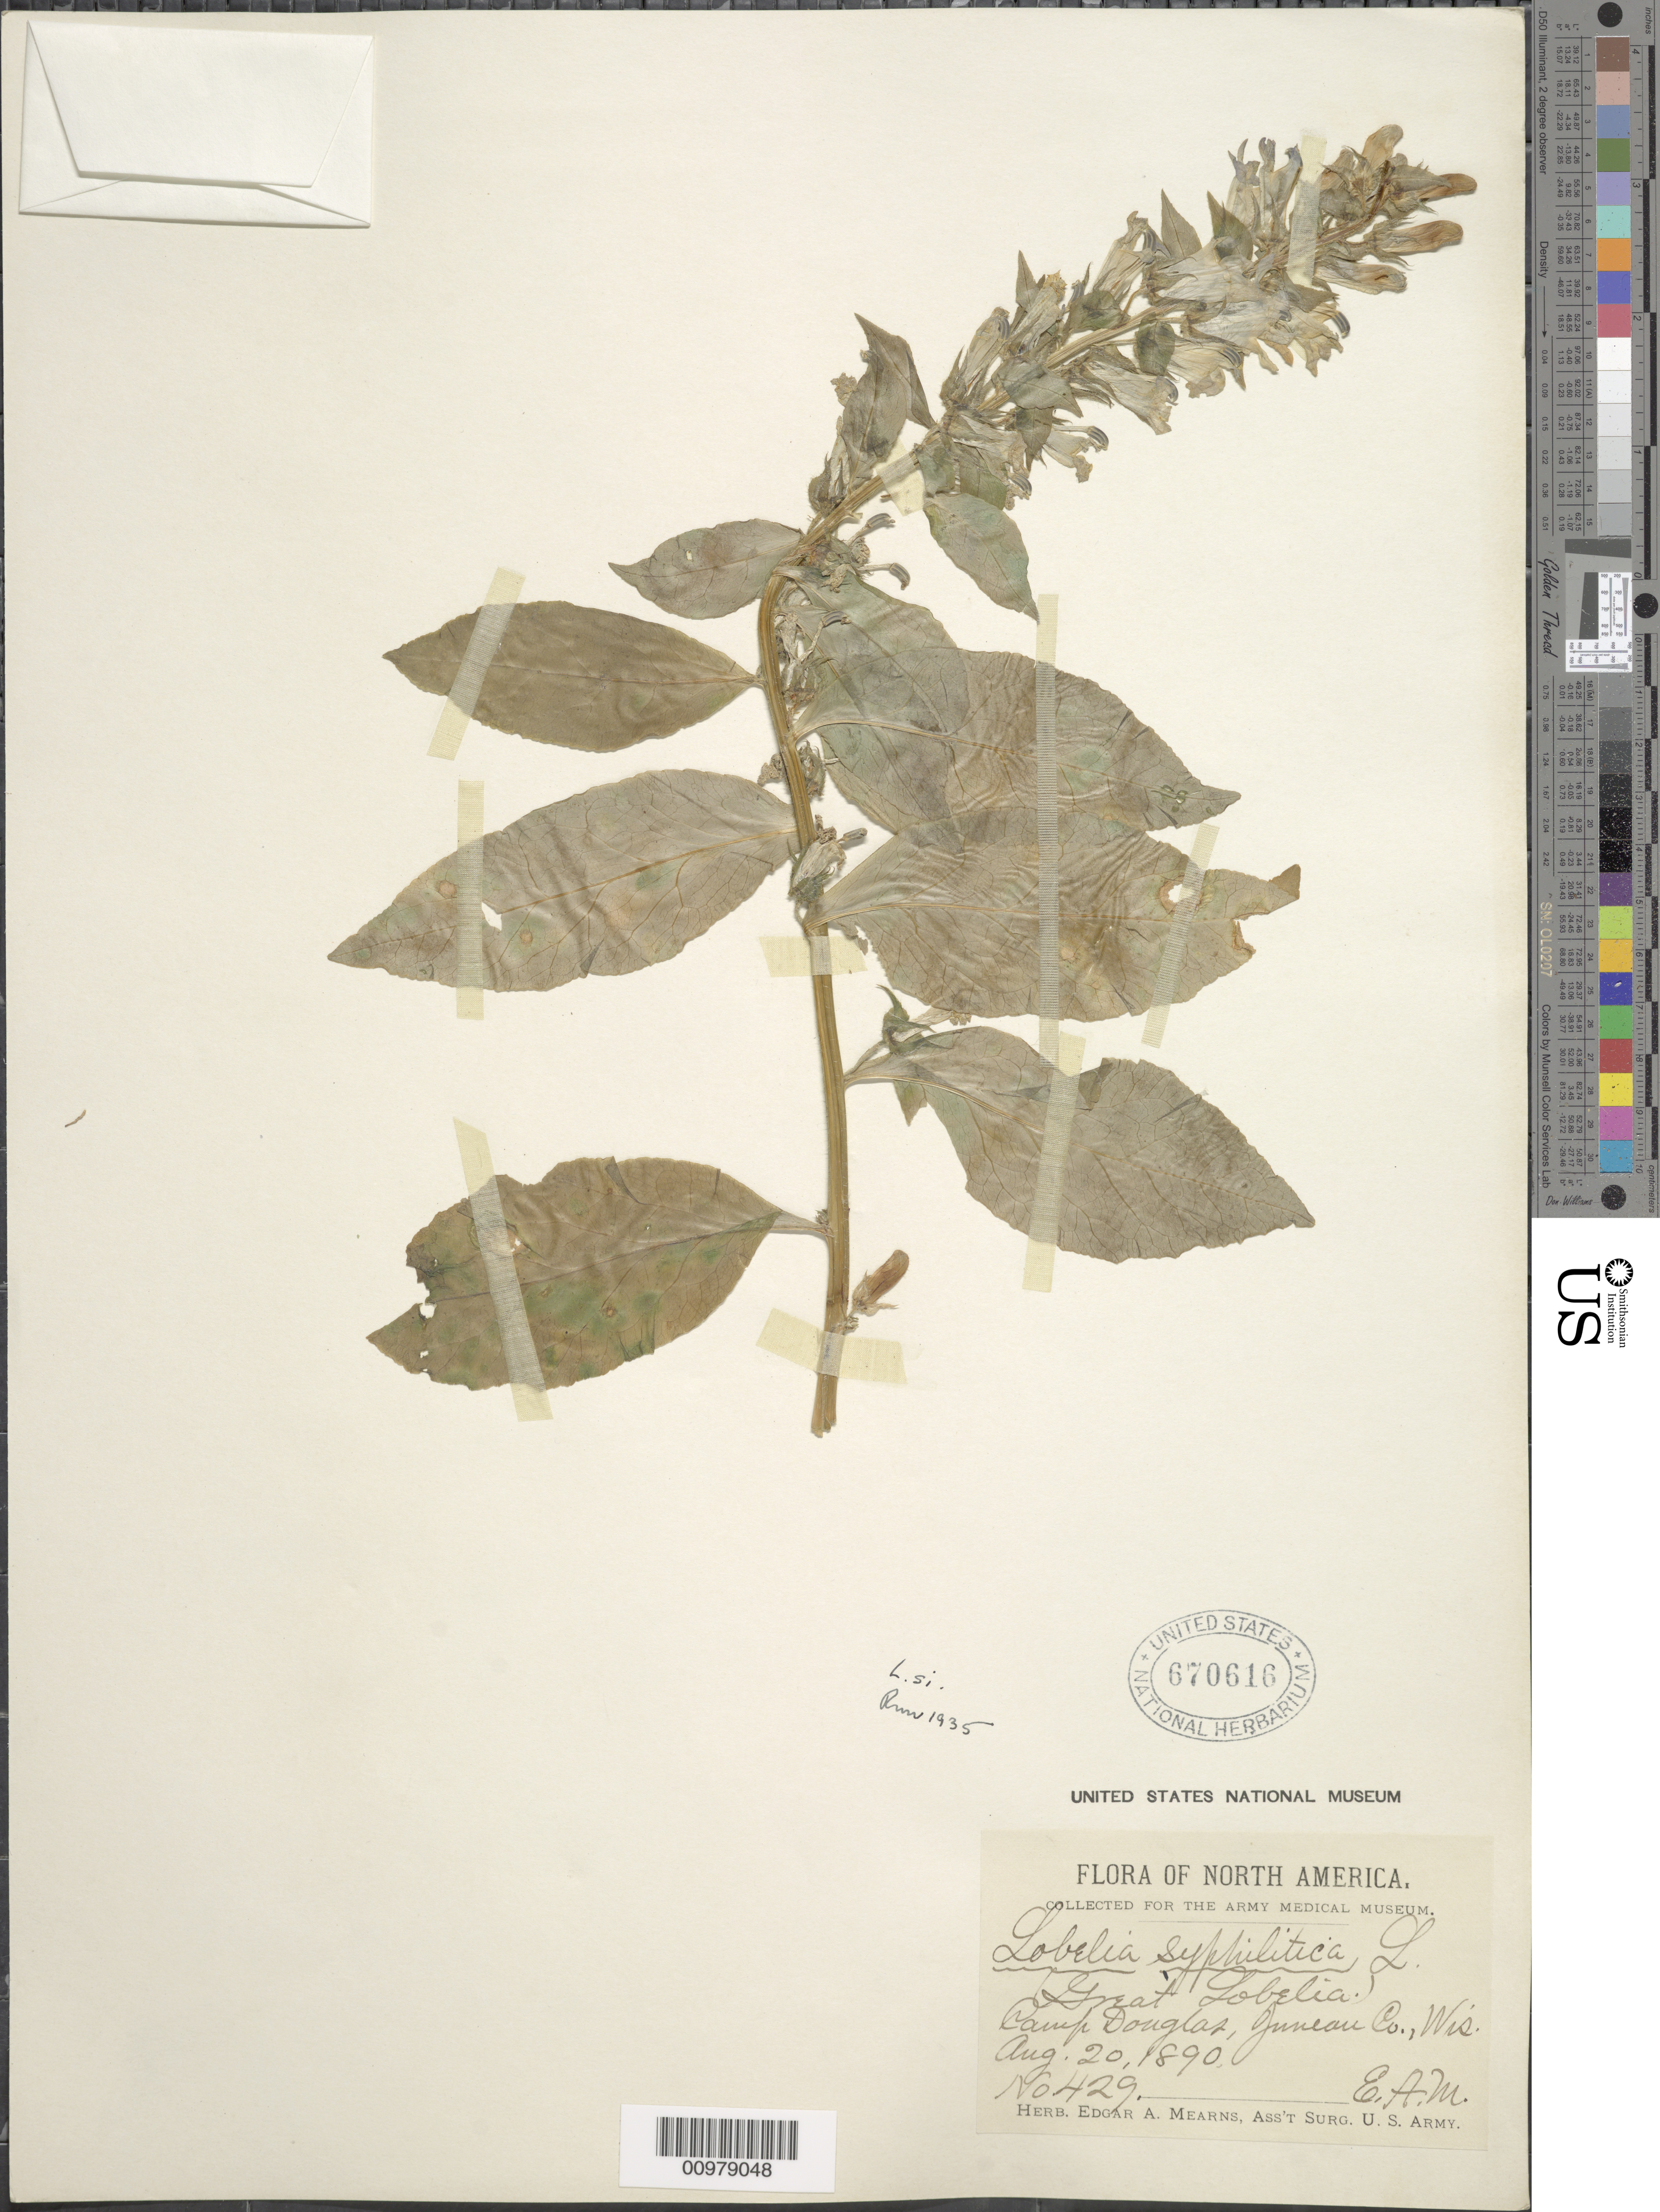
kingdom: Plantae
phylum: Tracheophyta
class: Magnoliopsida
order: Asterales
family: Campanulaceae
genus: Lobelia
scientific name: Lobelia siphilitica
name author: L.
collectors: E. A. Mearns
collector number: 429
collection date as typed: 20 Aug 1890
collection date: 1890-08-20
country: United States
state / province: Wisconsin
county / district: Juneau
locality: Camp Douglas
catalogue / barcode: US 670616